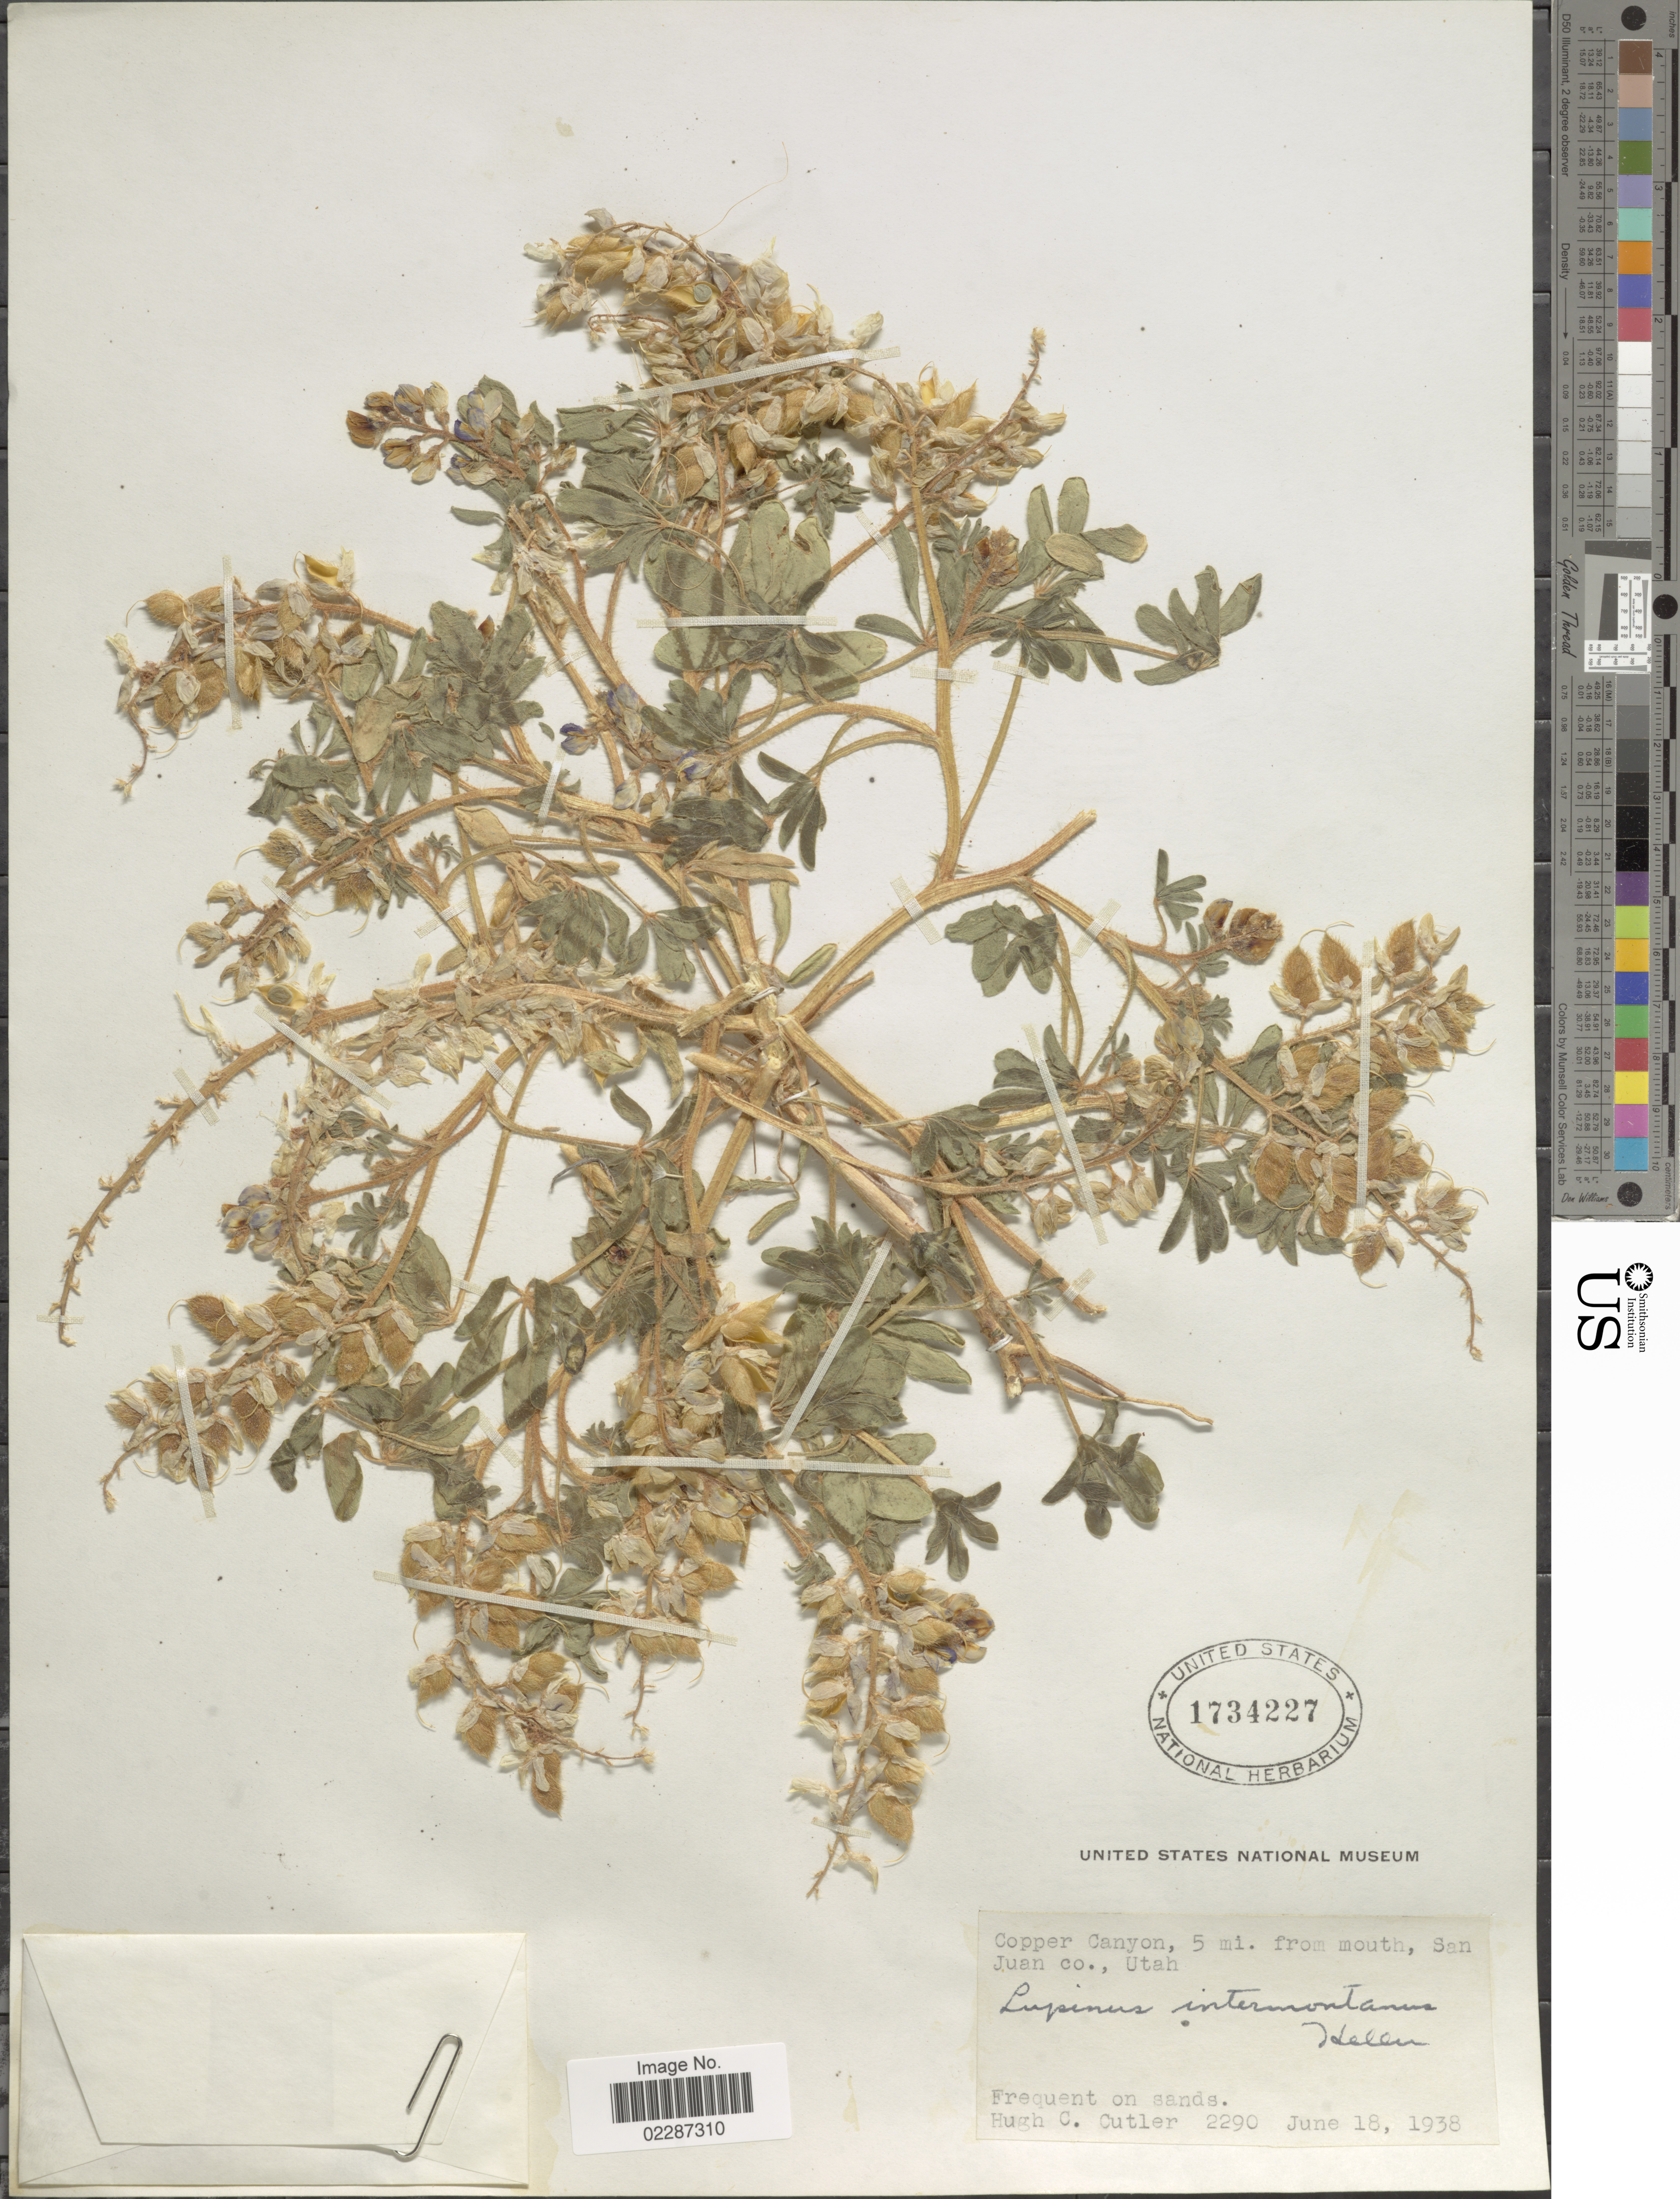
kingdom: Plantae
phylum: Tracheophyta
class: Magnoliopsida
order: Fabales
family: Fabaceae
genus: Lupinus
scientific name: Lupinus pusillus subsp. intermontanus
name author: (A. Heller) D.B. Dunn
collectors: H. C. Cutler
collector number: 2290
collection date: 1938-06-18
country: United States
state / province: Utah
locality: Copper Cayon, 5 mi. from mouth, San Juan Co.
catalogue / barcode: US 1734227